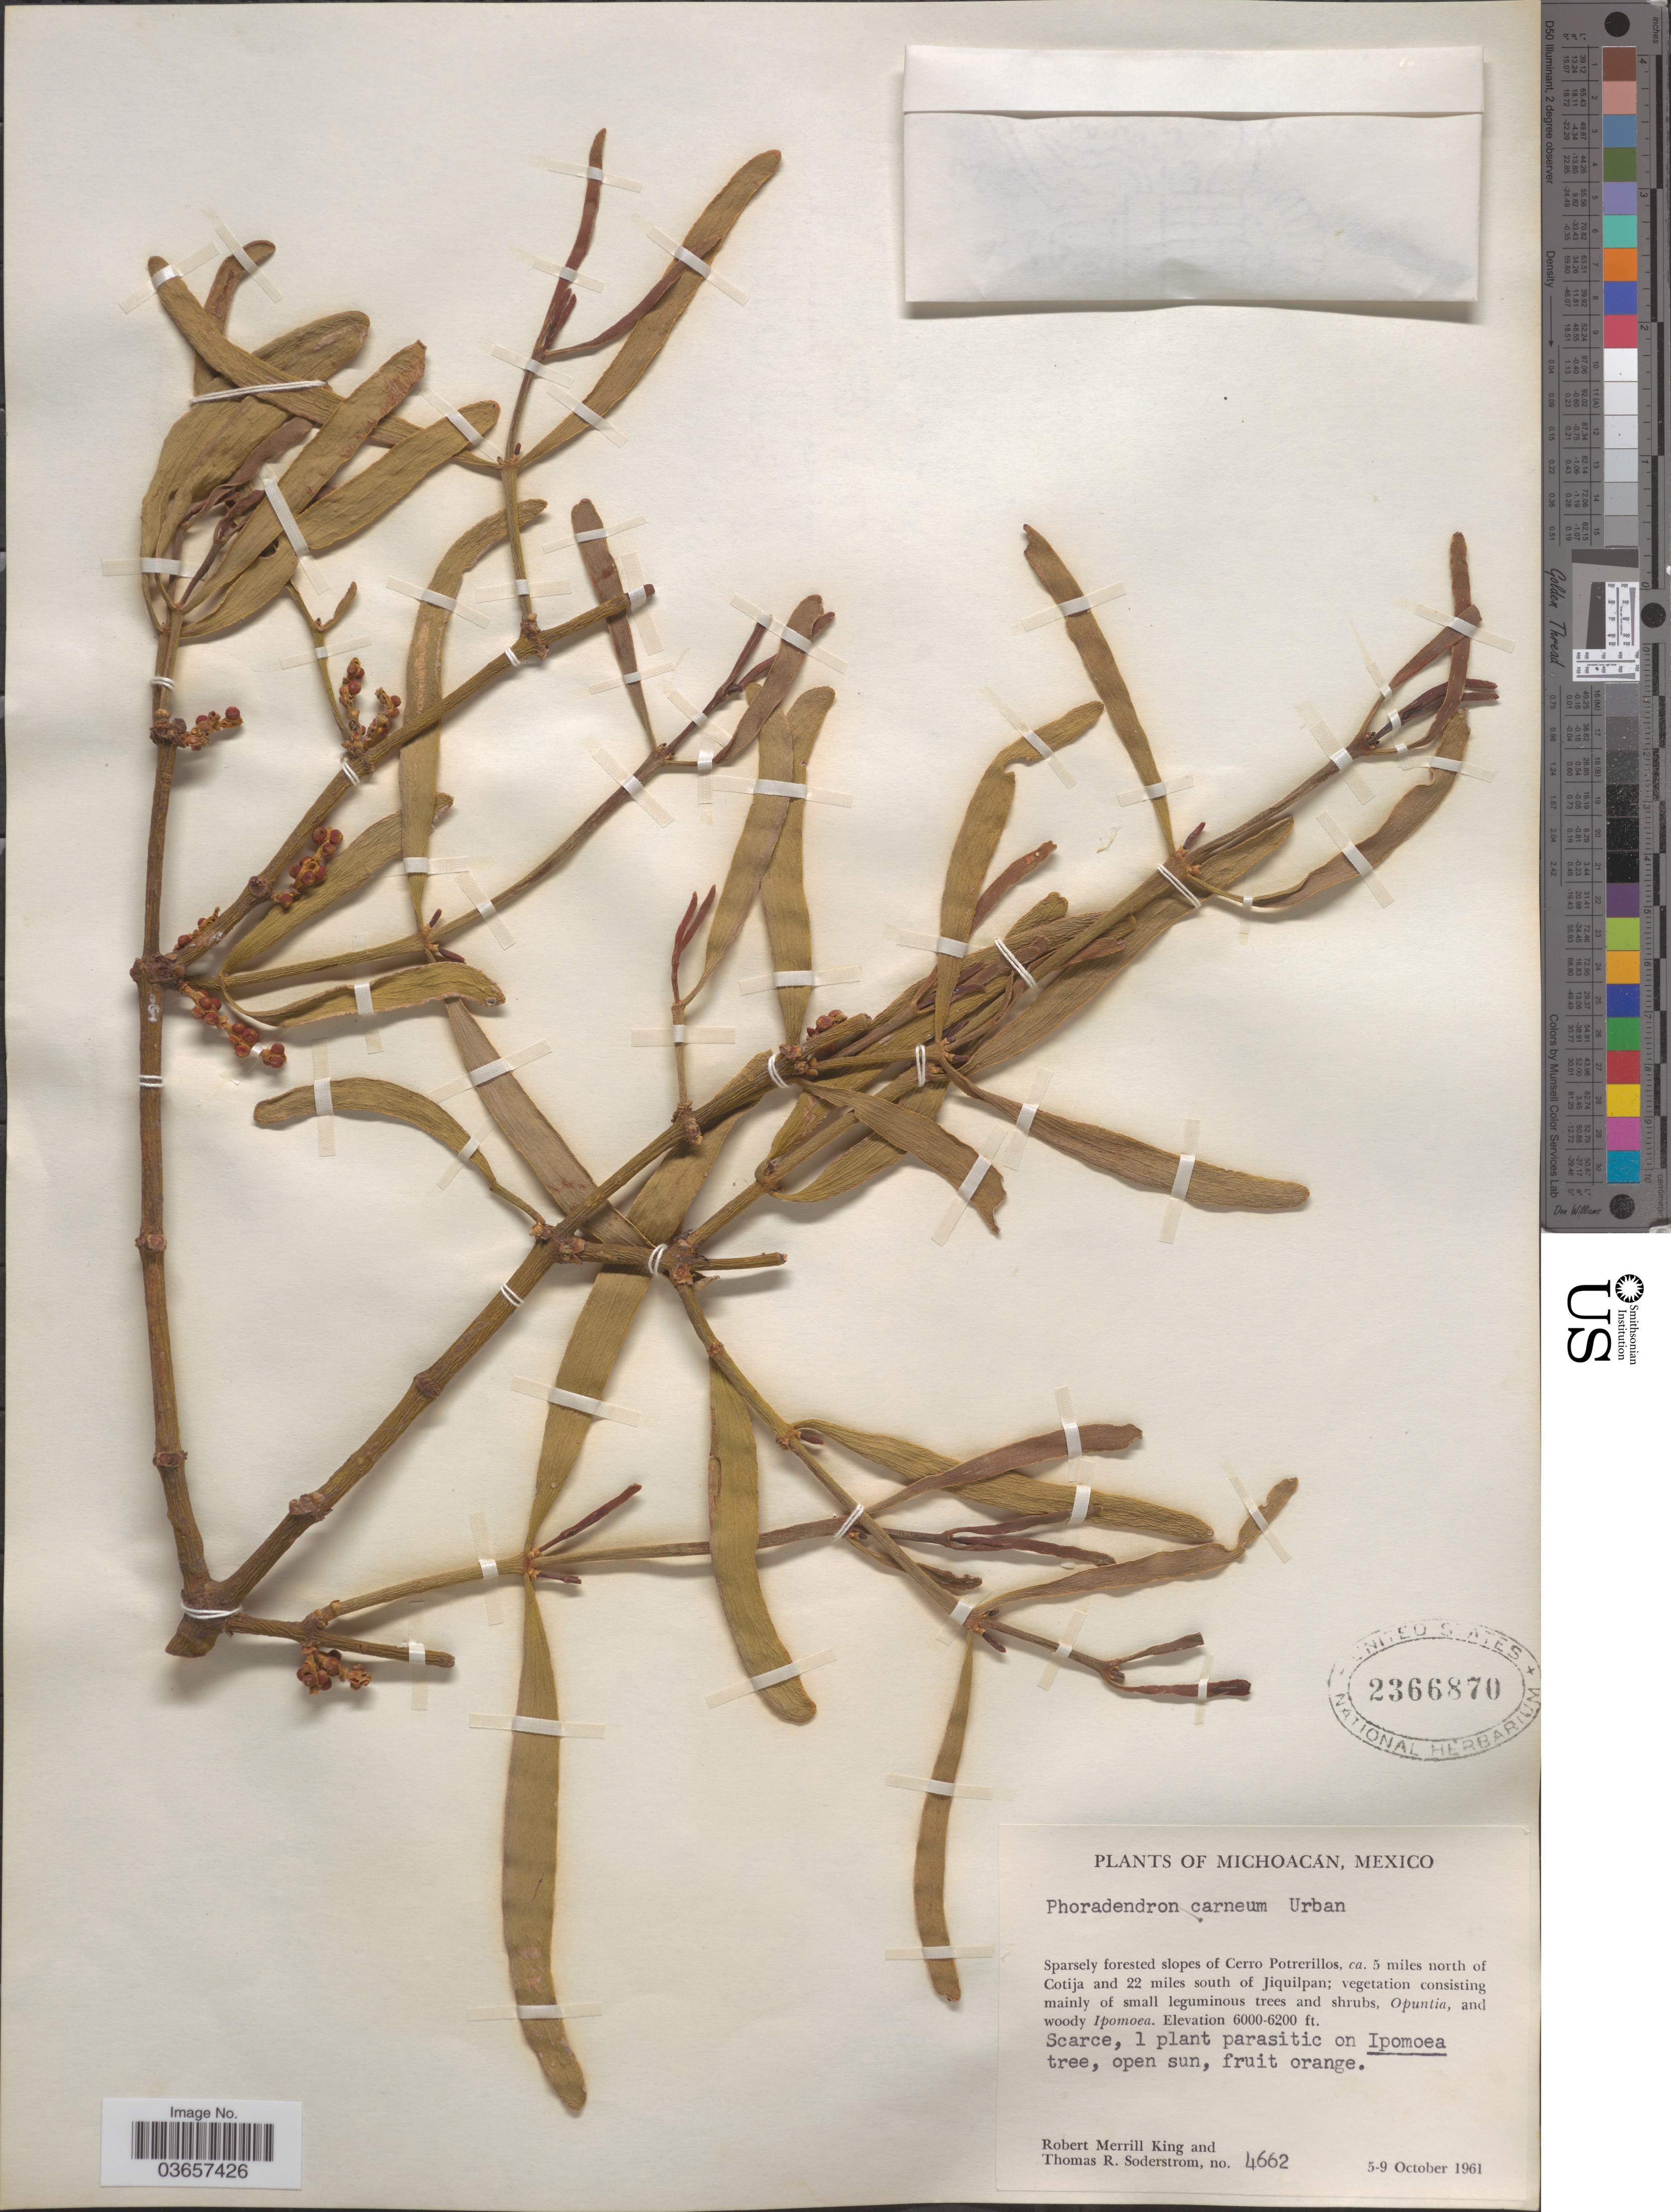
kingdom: Plantae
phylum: Tracheophyta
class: Magnoliopsida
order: Santalales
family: Viscaceae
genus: Phoradendron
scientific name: Phoradendron carneum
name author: Urb.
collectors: R. M. King & T. R. Soderstrom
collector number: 4662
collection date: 1961-10-05/1961-10-09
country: Mexico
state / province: Michoacán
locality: Sparsely forested slopes of Cerro Potrerillos, ca. 5 miles north of Cotija and 22 miles south of Jiquilpan.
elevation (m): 1829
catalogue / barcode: US 2366870